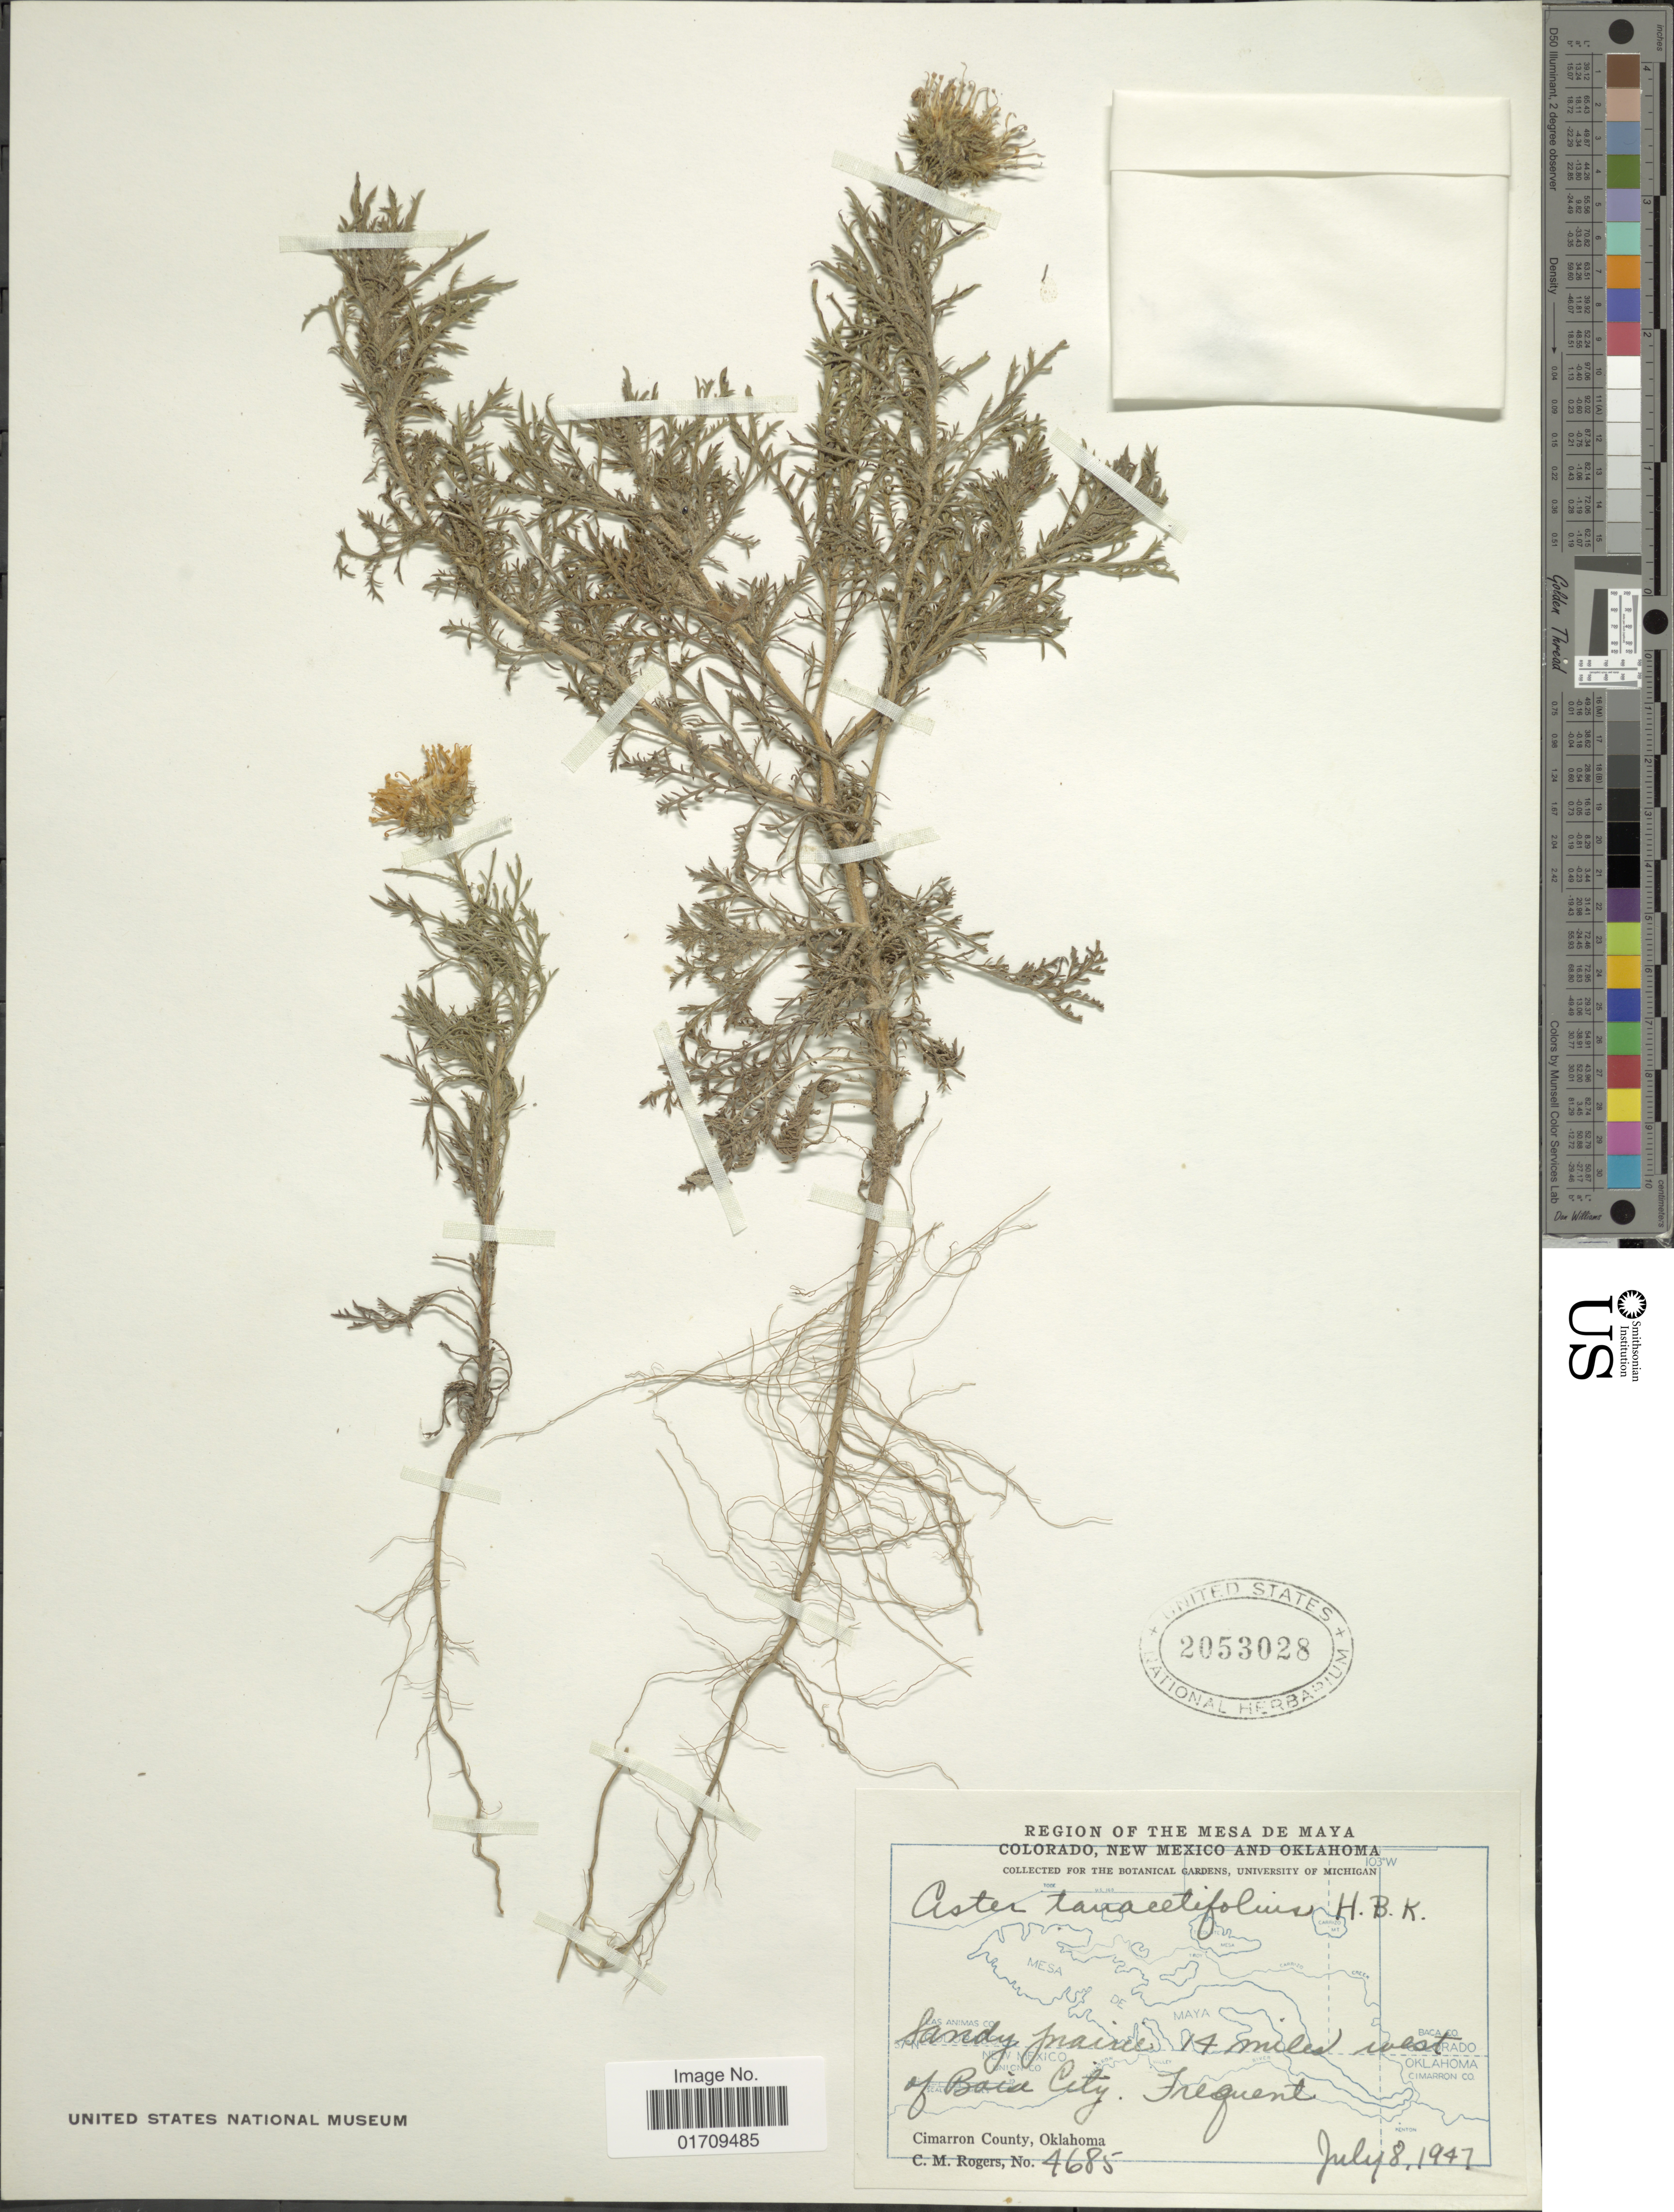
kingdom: Plantae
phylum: Tracheophyta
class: Magnoliopsida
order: Asterales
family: Asteraceae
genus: Machaeranthera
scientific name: Machaeranthera tanacetifolia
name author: (Kunth) Nees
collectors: C. M. Rogers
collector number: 4685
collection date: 1947-07-08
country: United States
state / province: Oklahoma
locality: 14 miles west of Baia City, Cimarron County, region of the Mesa de Maya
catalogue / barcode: US 2053028